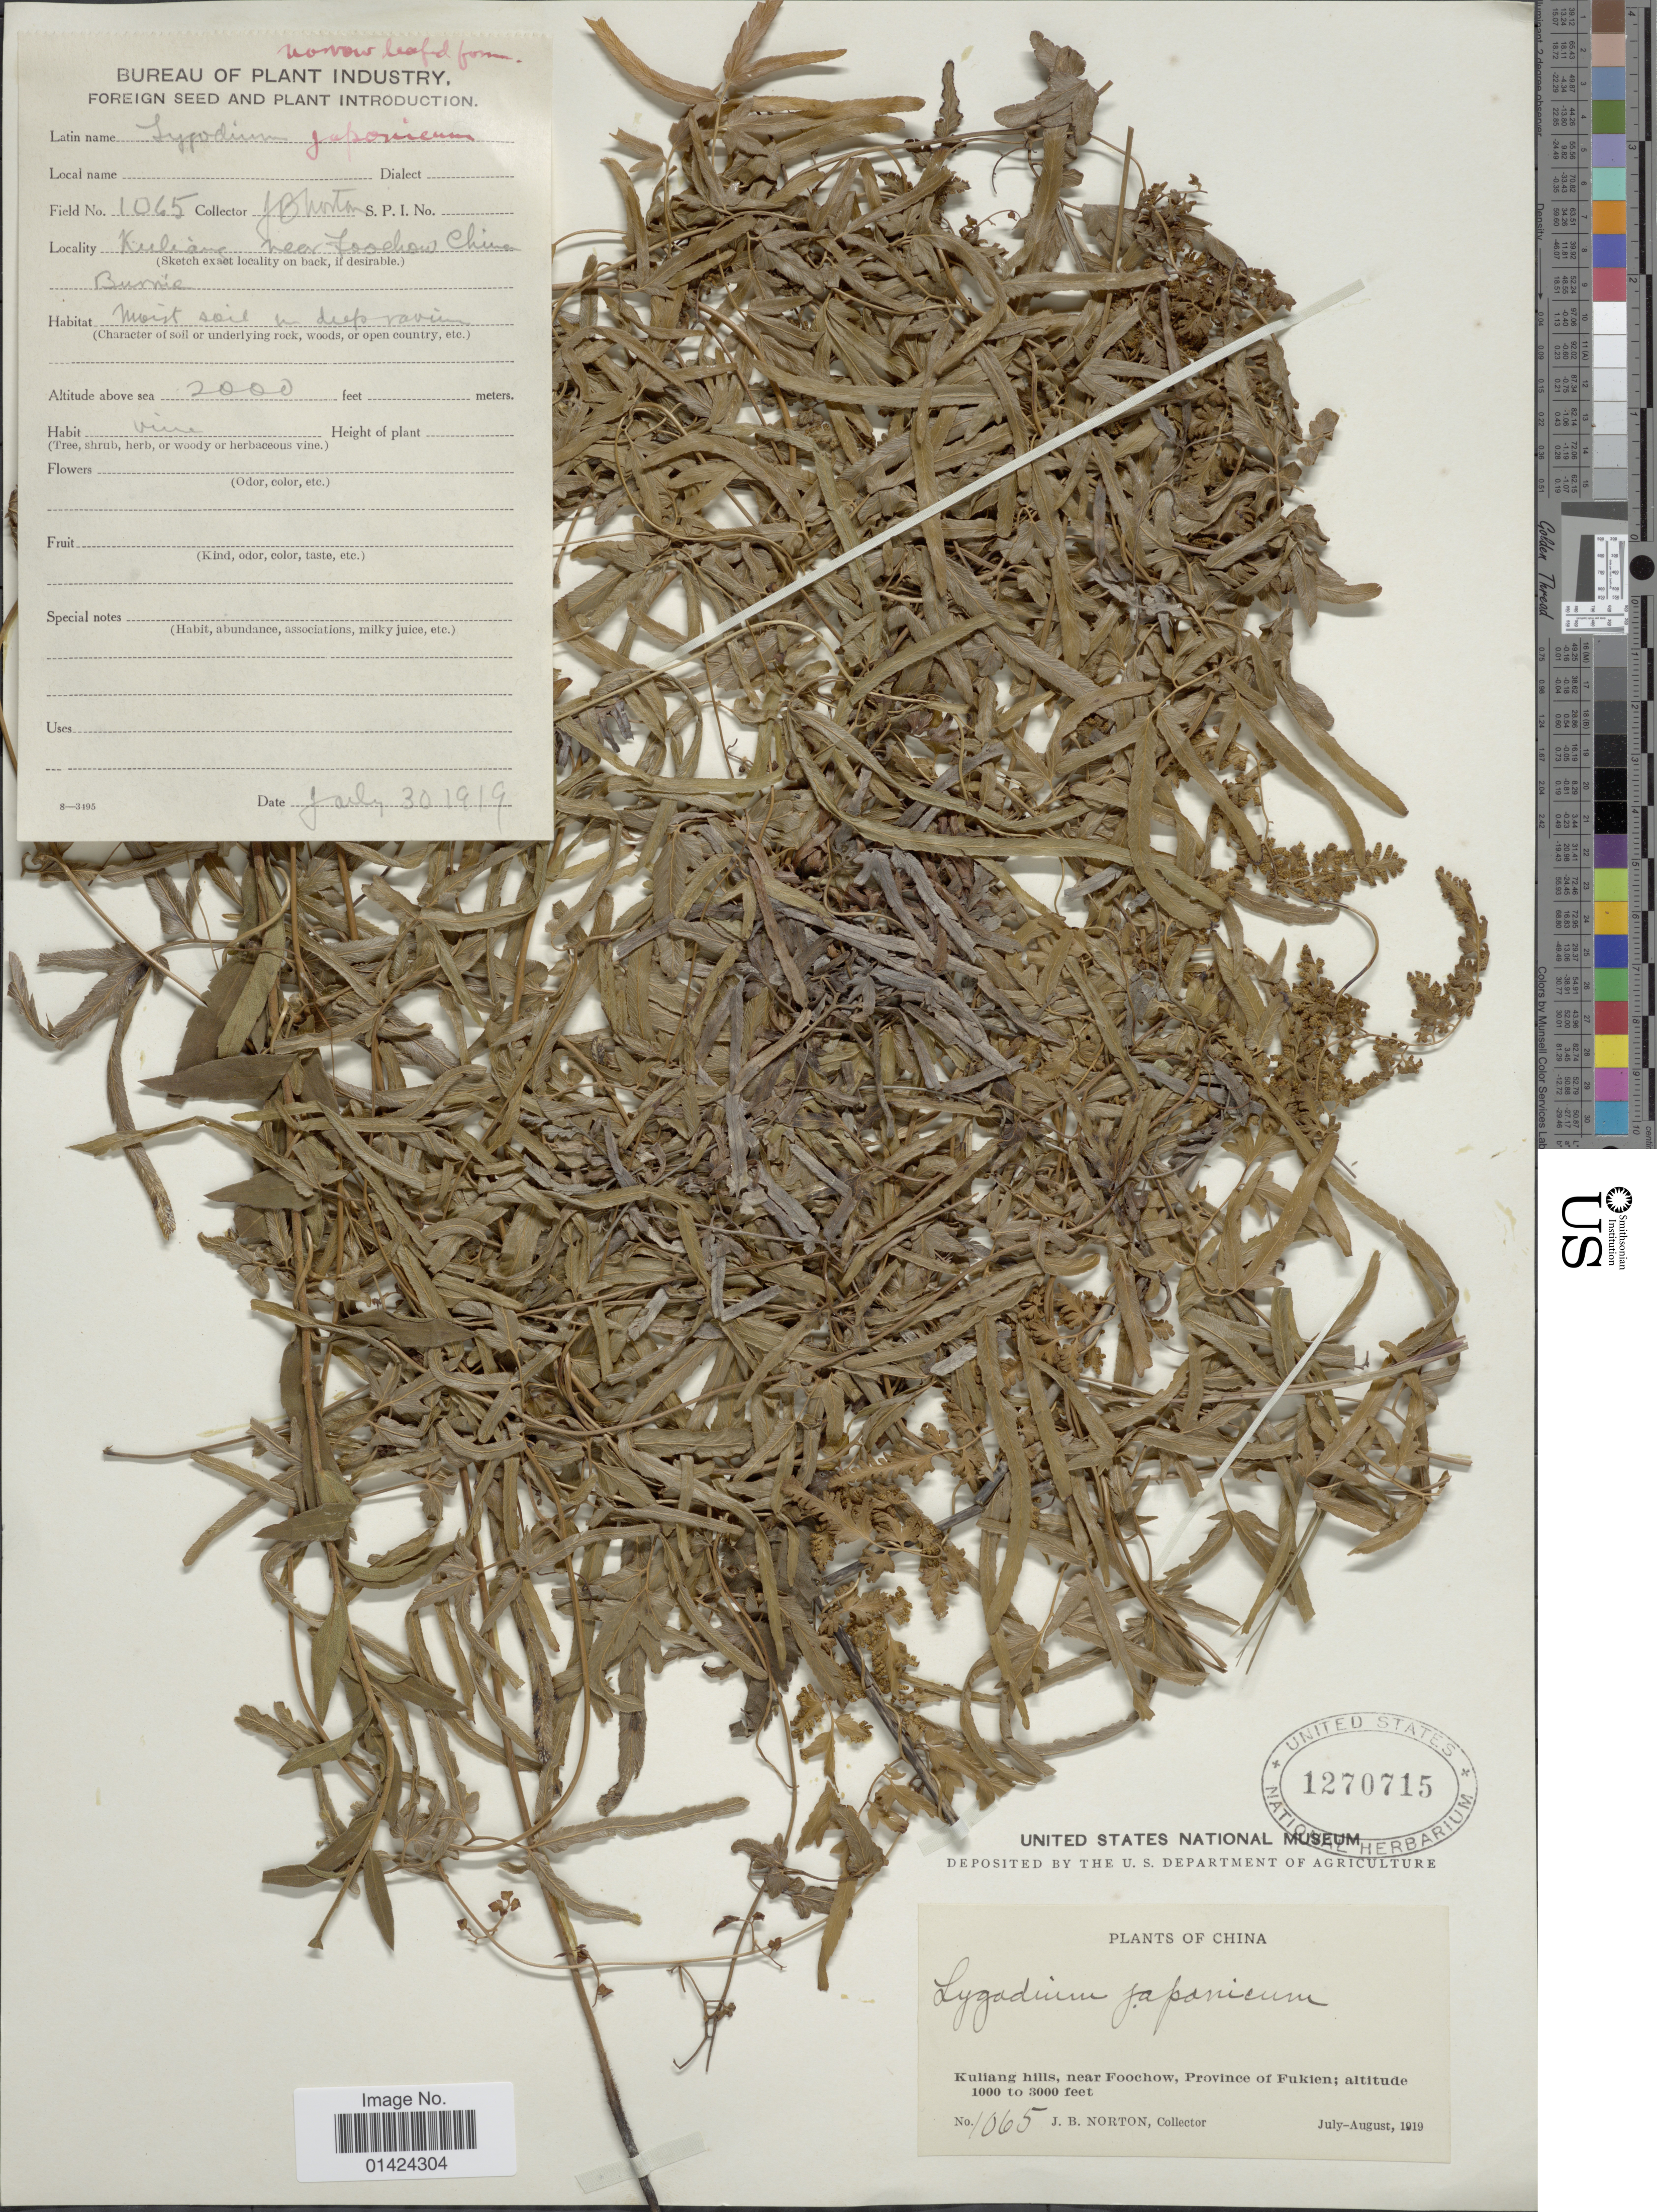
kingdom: Plantae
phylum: Tracheophyta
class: Polypodiopsida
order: Schizaeales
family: Lygodiaceae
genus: Lygodium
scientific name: Lygodium japonicum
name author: (Thunb.) Sw.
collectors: J. B. Norton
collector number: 1065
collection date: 1919-07-30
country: China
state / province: Fujian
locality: Kuliang Hills, near Foochow.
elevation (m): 305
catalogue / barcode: US 1270715